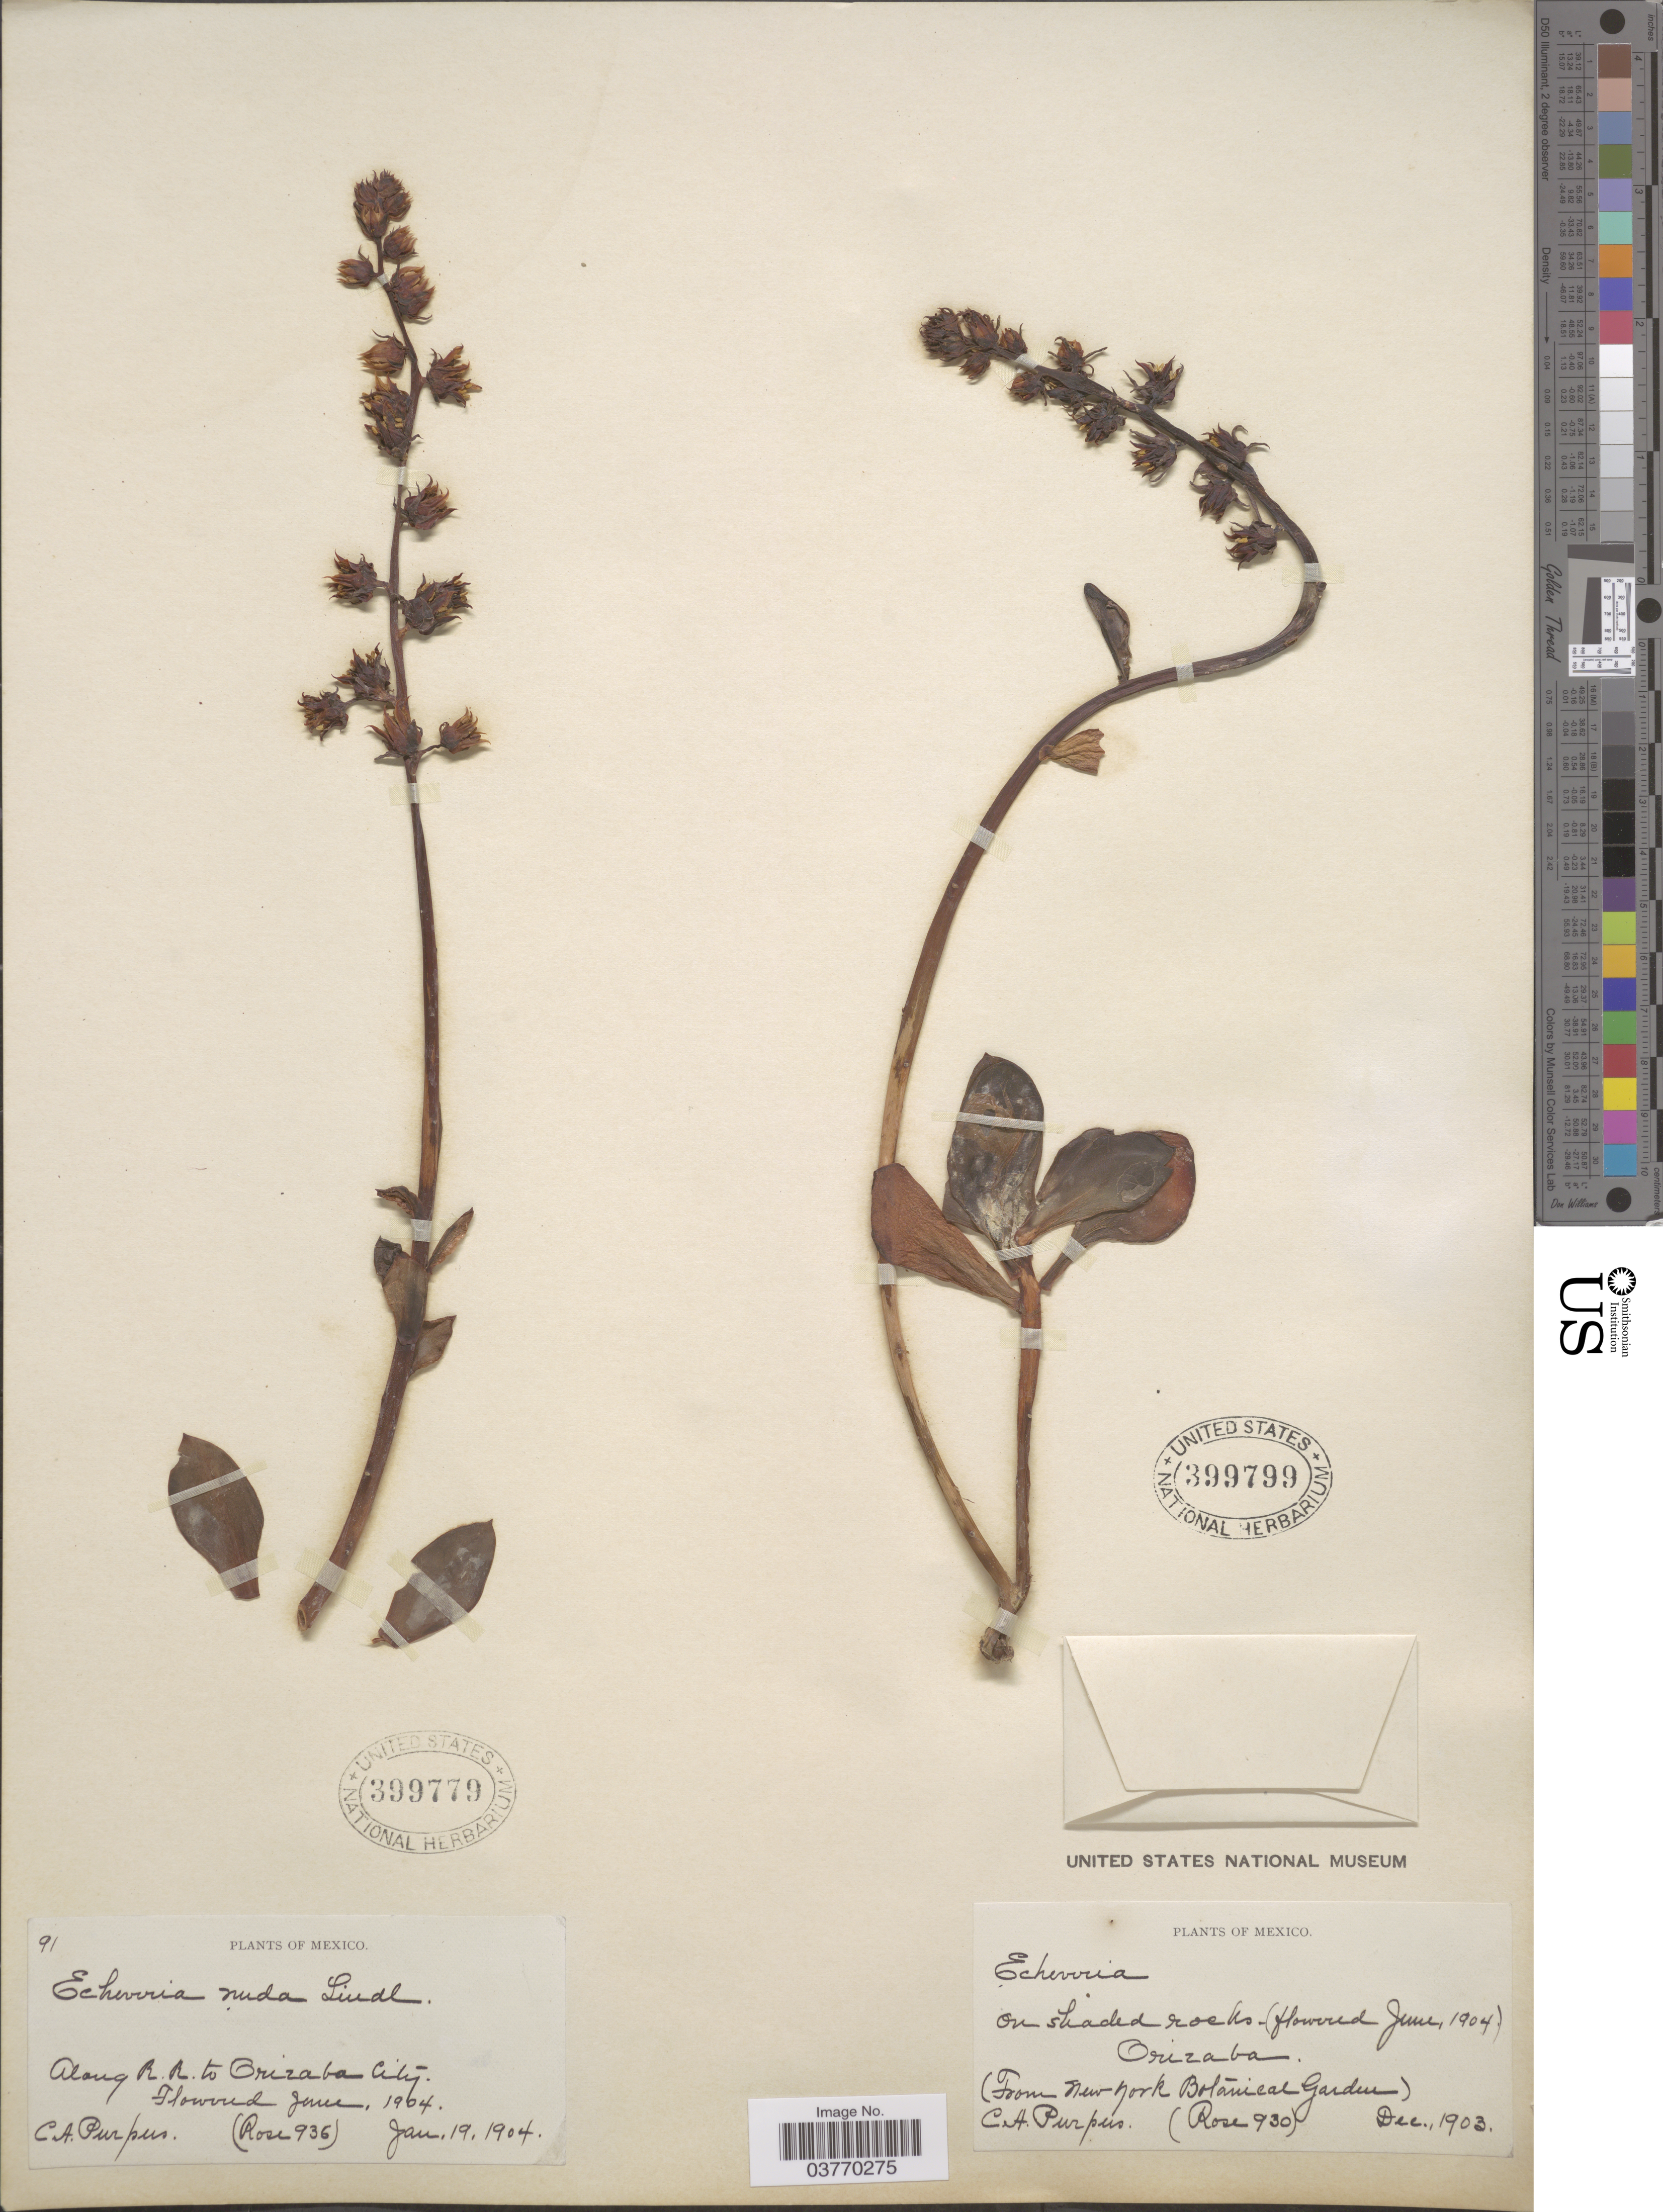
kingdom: Plantae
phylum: Tracheophyta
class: Magnoliopsida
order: Saxifragales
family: Crassulaceae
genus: Echeveria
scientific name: Echeveria nuda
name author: Baker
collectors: C. A. Purpus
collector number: Rose936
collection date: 1904-01-19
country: Mexico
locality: Along R.R. to Orizaba City.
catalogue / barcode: US 399779